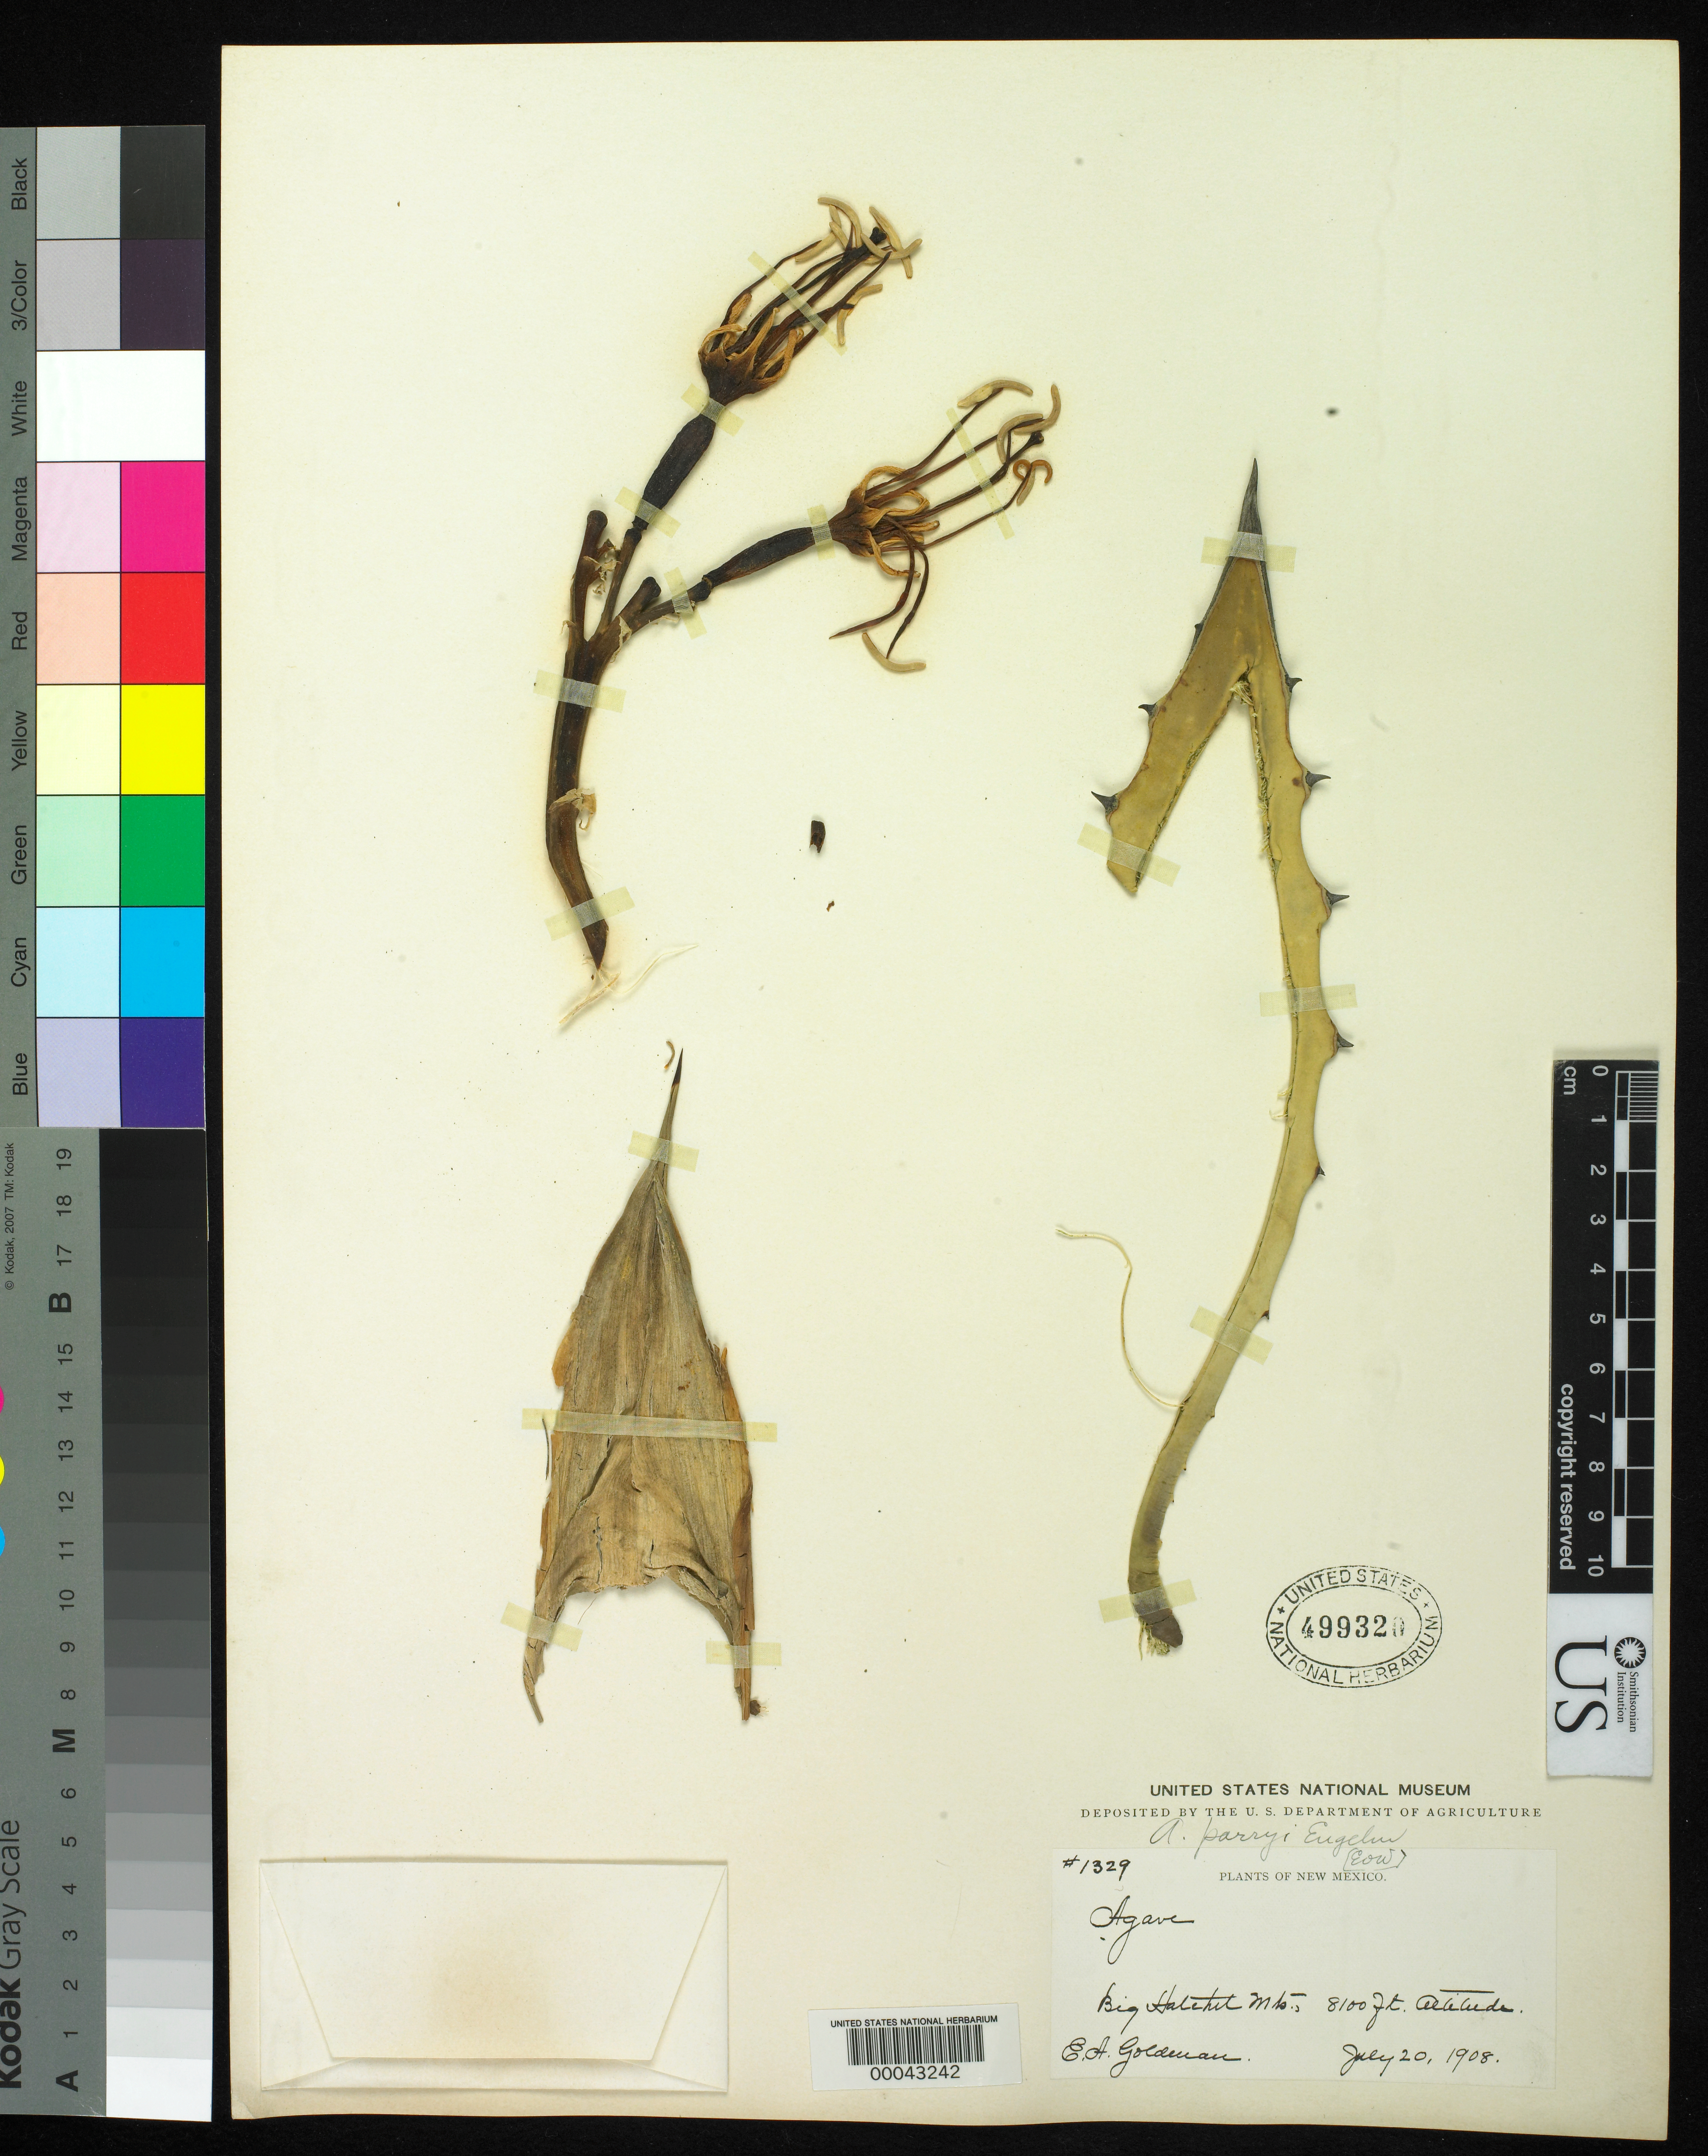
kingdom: Plantae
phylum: Tracheophyta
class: Liliopsida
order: Asparagales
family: Asparagaceae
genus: Agave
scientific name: Agave parryi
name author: Engelm.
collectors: E. A. Goldman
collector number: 1329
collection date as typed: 20 Jul 1908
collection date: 1908-07-20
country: United States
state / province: New Mexico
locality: Big hatchet mts.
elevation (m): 2469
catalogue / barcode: US 499320